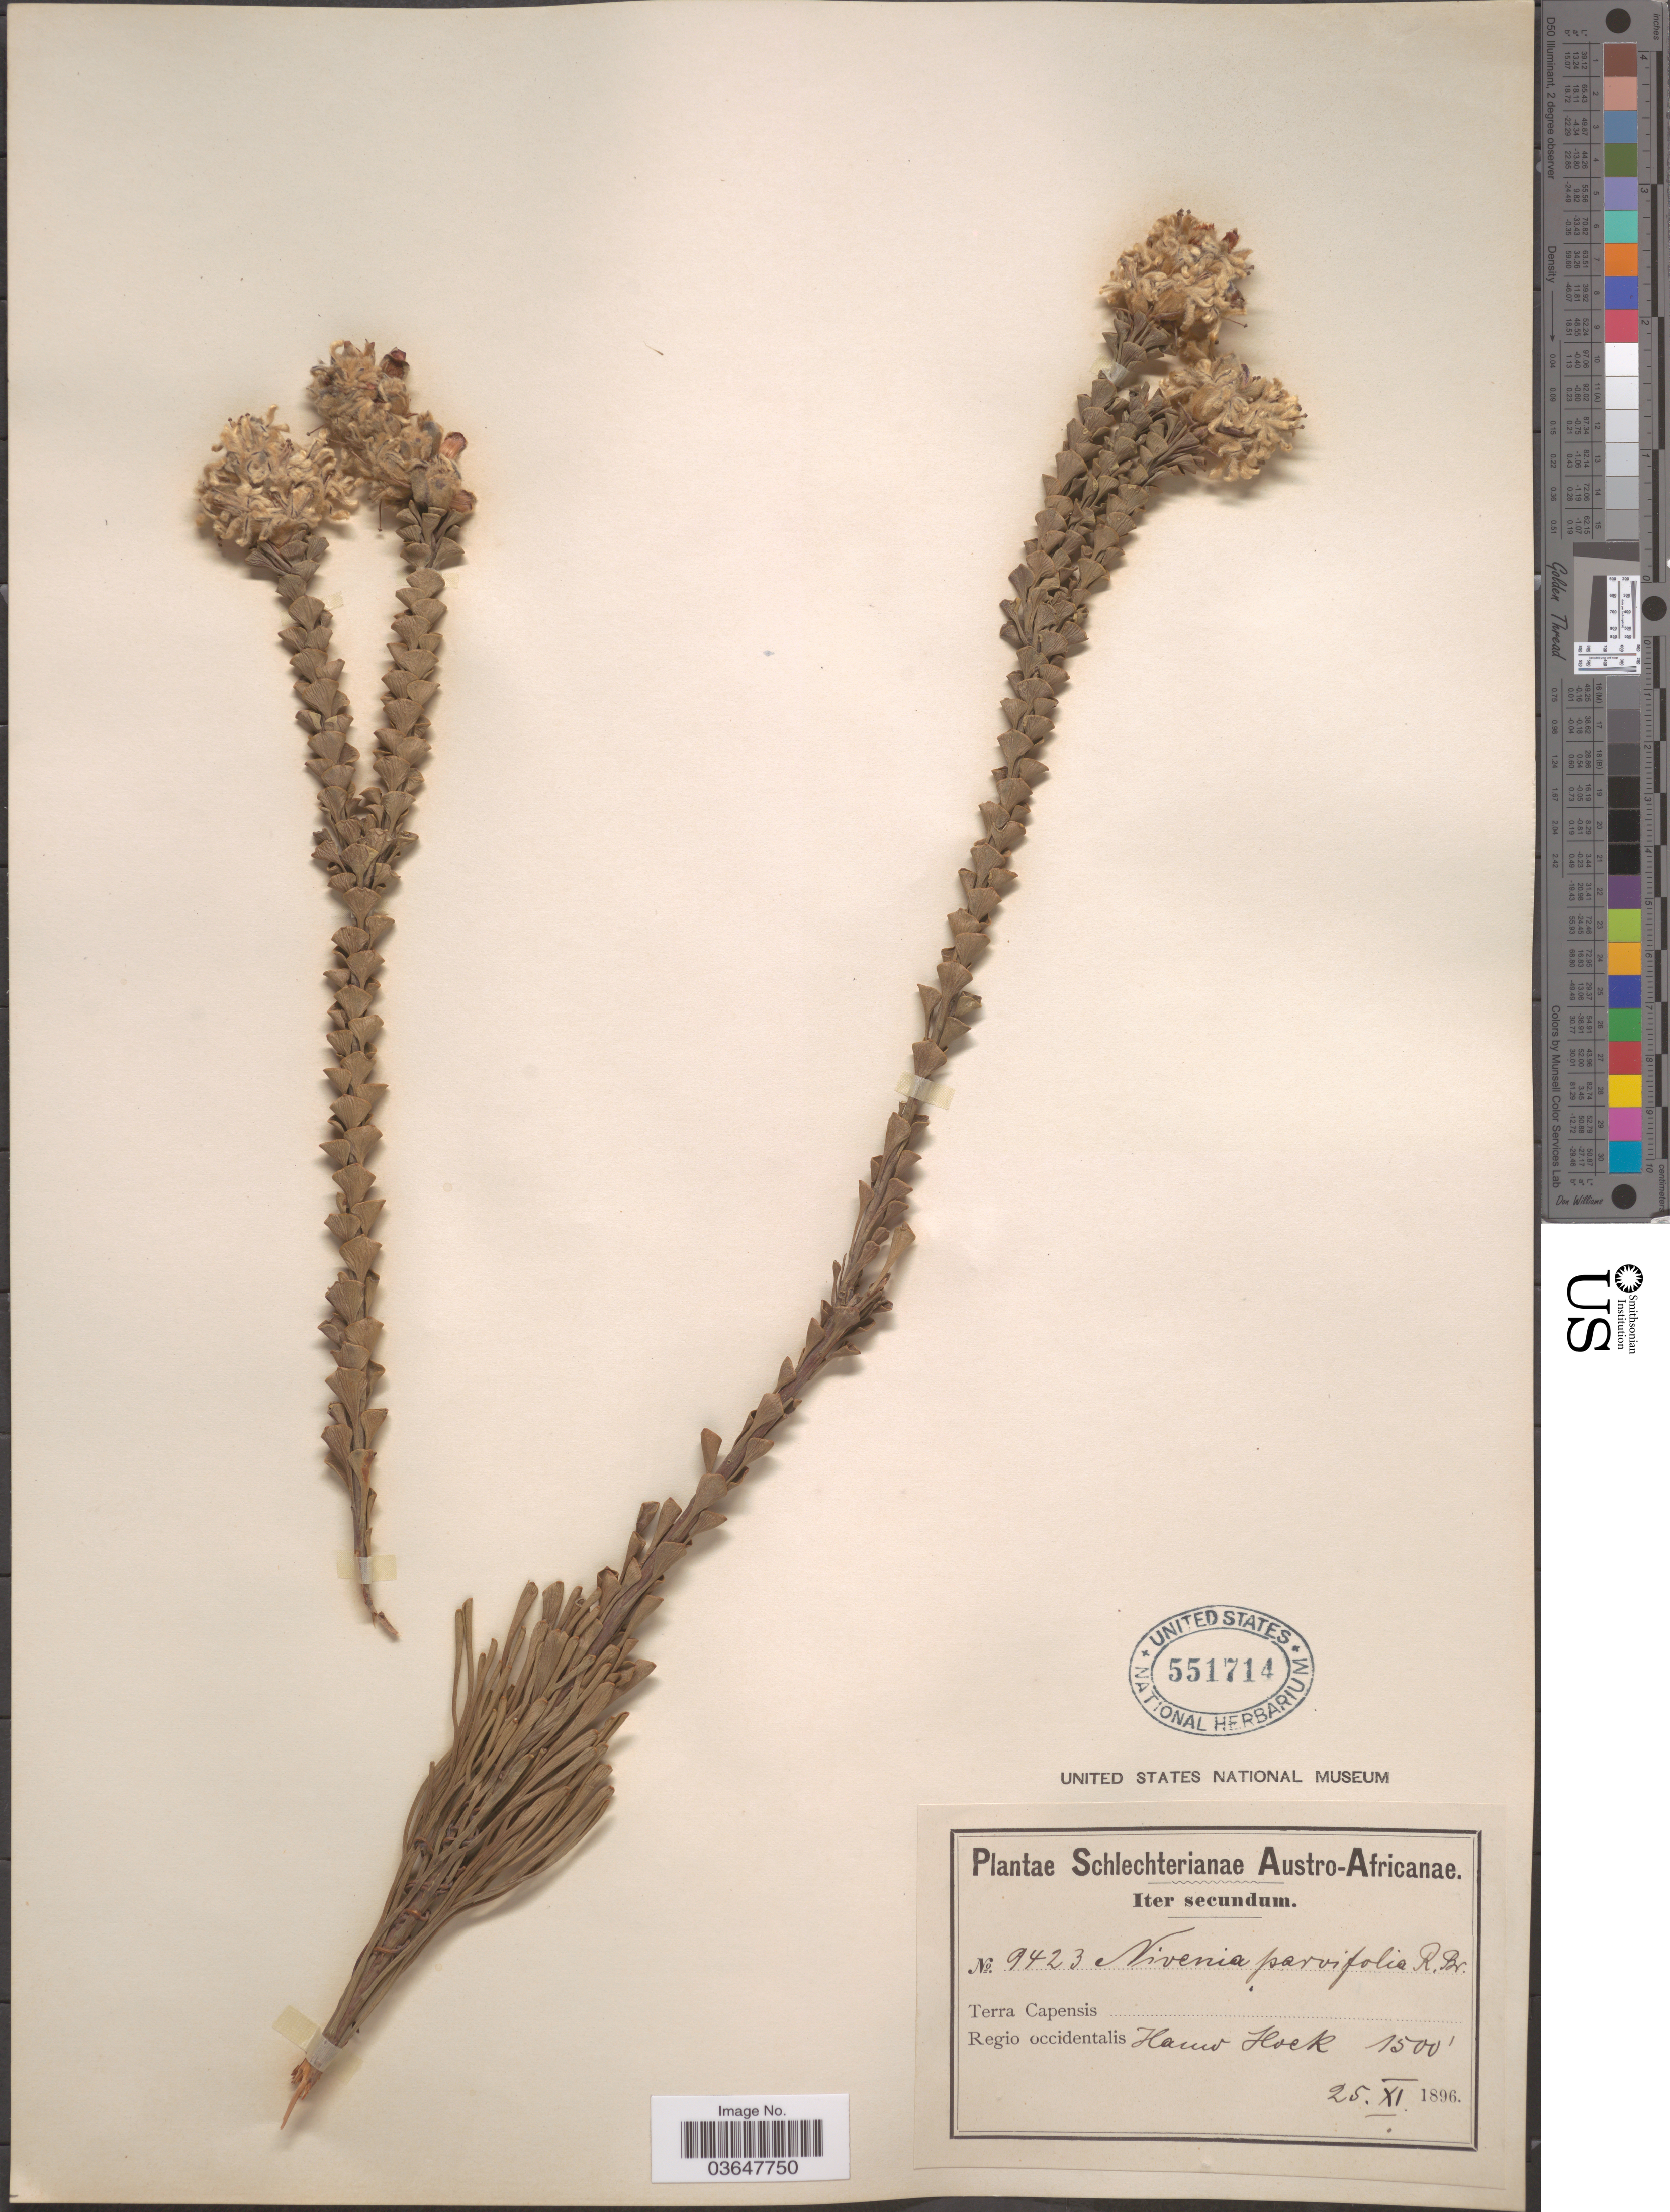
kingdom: Plantae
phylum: Tracheophyta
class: Magnoliopsida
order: Proteales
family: Proteaceae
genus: Paranomus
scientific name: Paranomus parvifolius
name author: Kuntze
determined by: Strong, Mark T., (BOT), Smithsonian Institution - National Museum of Natural History (UNITED STATES)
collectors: Schlechter, --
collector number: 9423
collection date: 1896-11-25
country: South Africa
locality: Austro- Africanae. Terra Capensis. Regio occidentalis Hauw Hoek.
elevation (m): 457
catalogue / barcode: US 551714